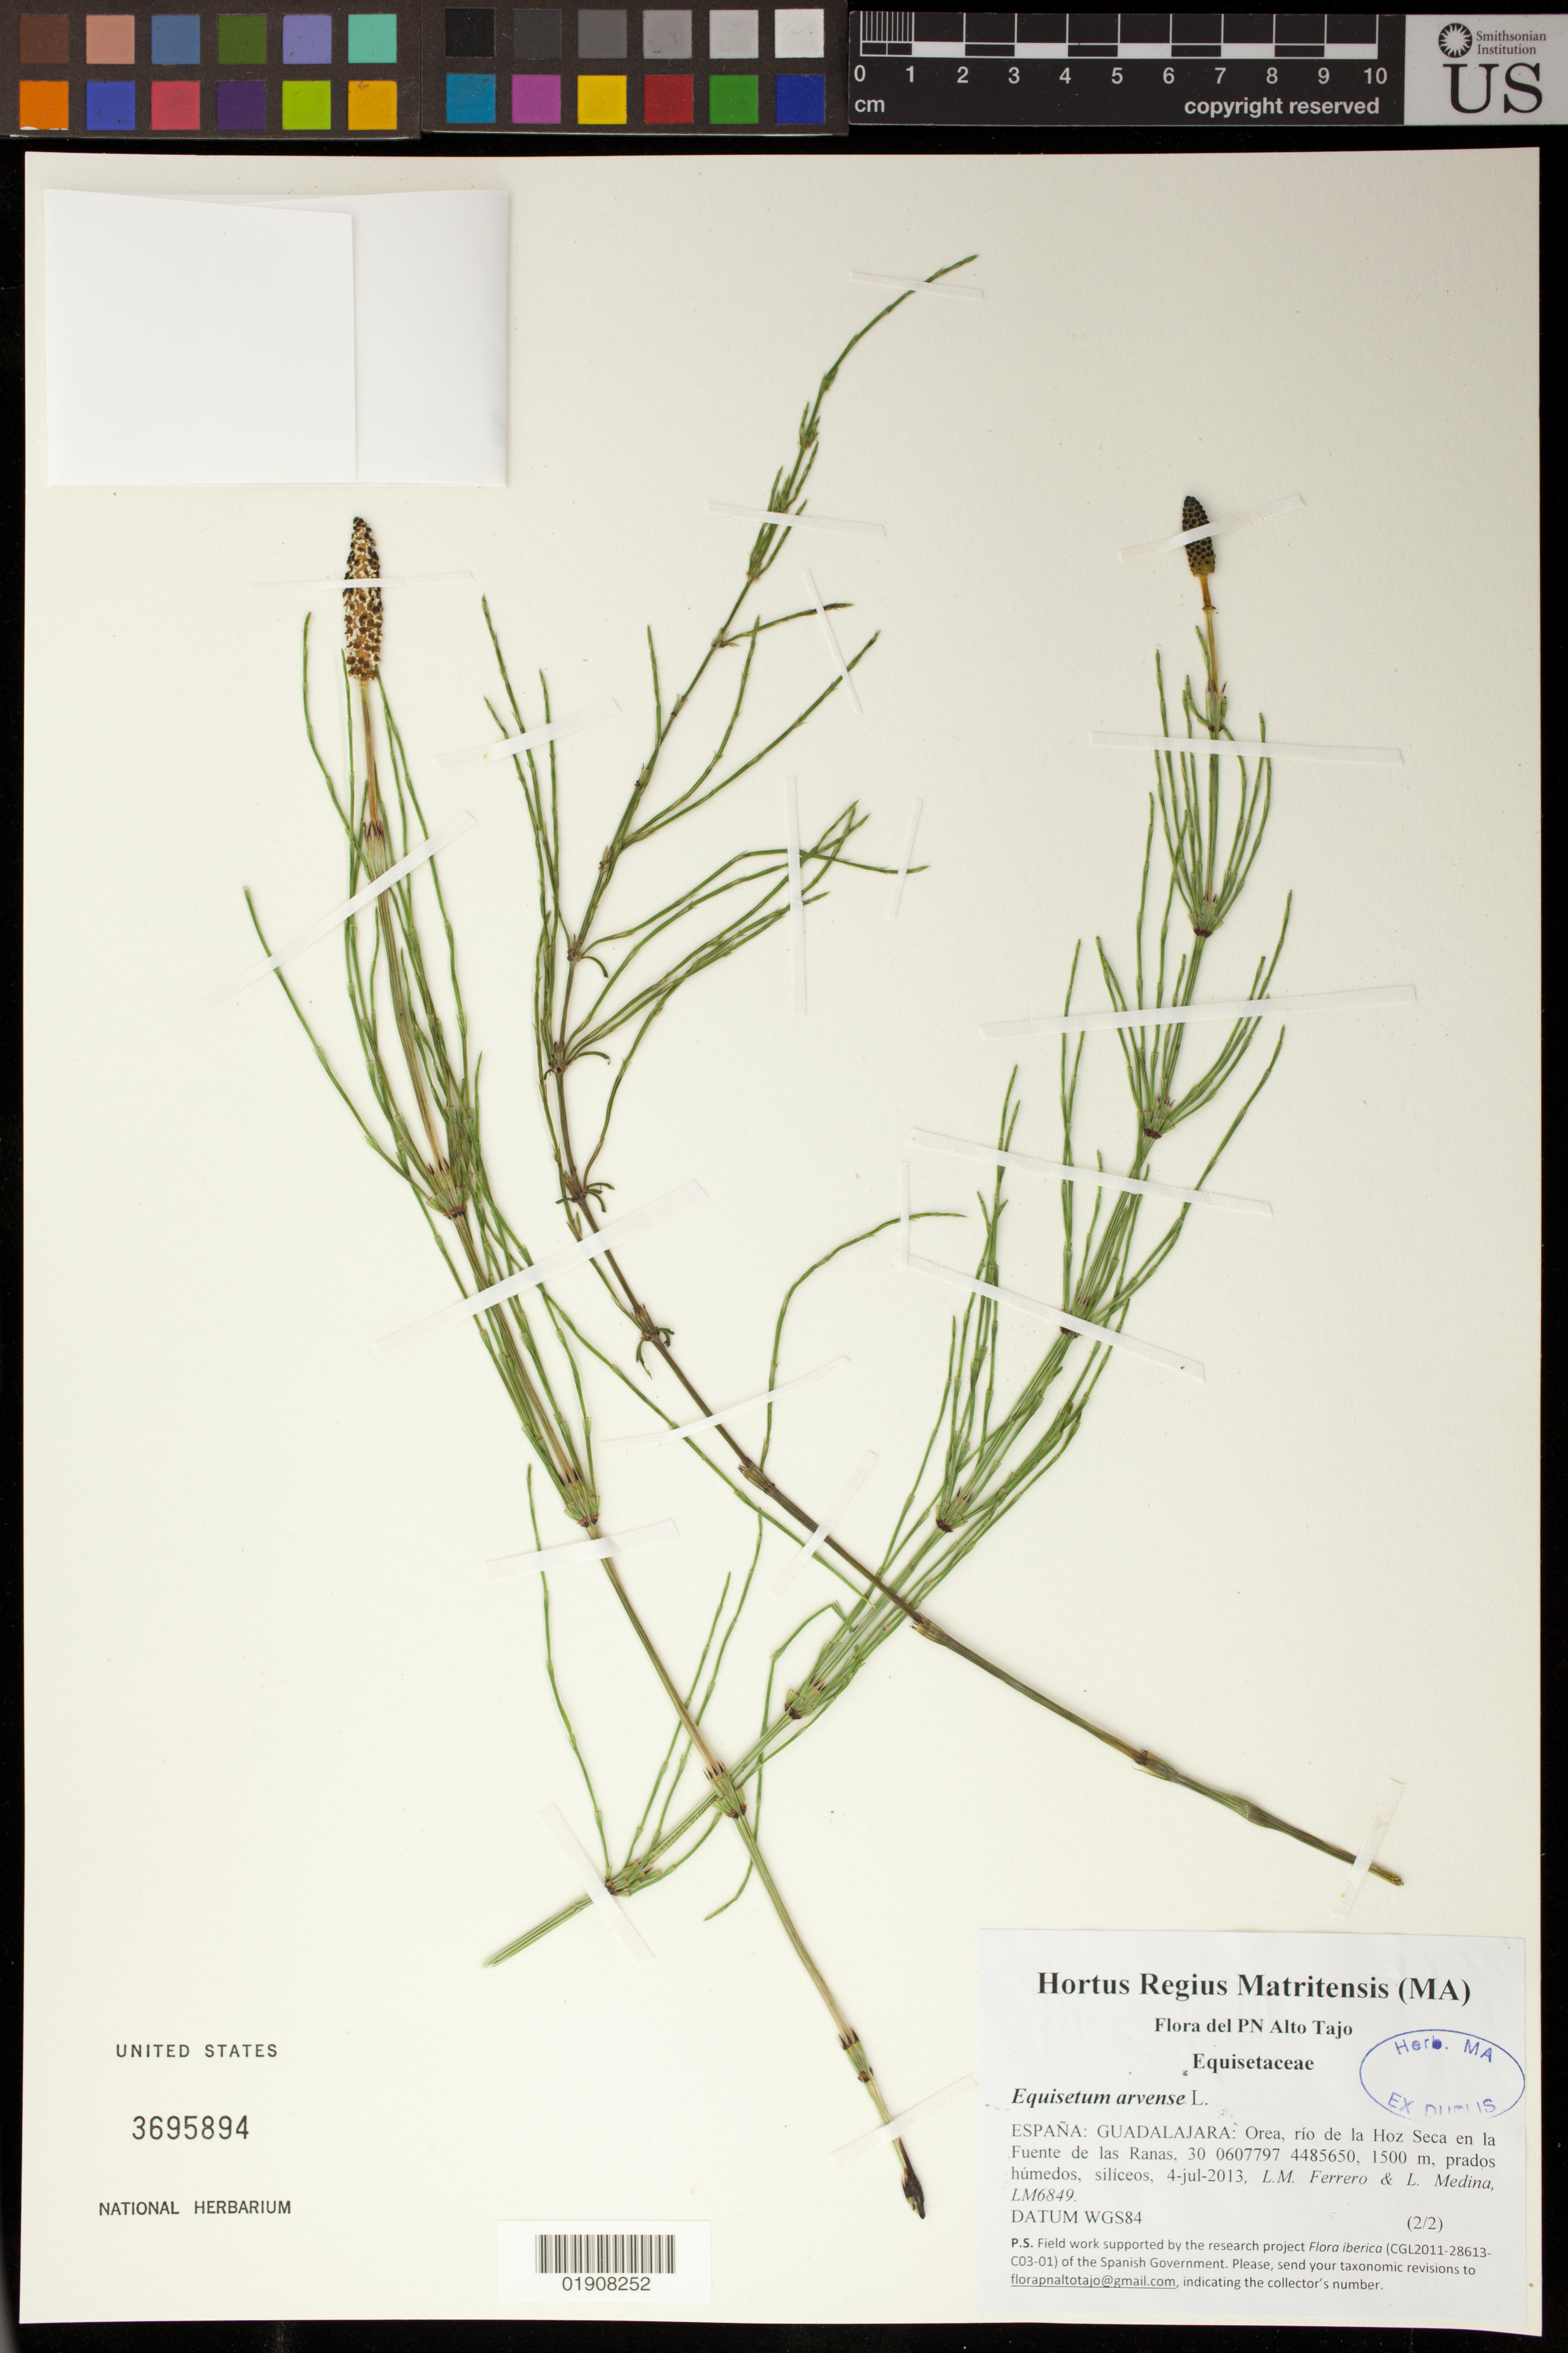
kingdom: Plantae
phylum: Tracheophyta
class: Polypodiopsida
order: Equisetales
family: Equisetaceae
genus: Equisetum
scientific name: Equisetum arvense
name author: L.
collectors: L. Ferrero & L. Medina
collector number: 6849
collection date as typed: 4-jul-2013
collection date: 2013-07-04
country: Spain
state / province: Castilla-La Mancha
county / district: Guadalajara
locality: Orea, rio de la Hoz Seca en la Fuente de las Ranas.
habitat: Prados humedos, siliceos.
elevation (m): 1500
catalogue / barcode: US 3695894